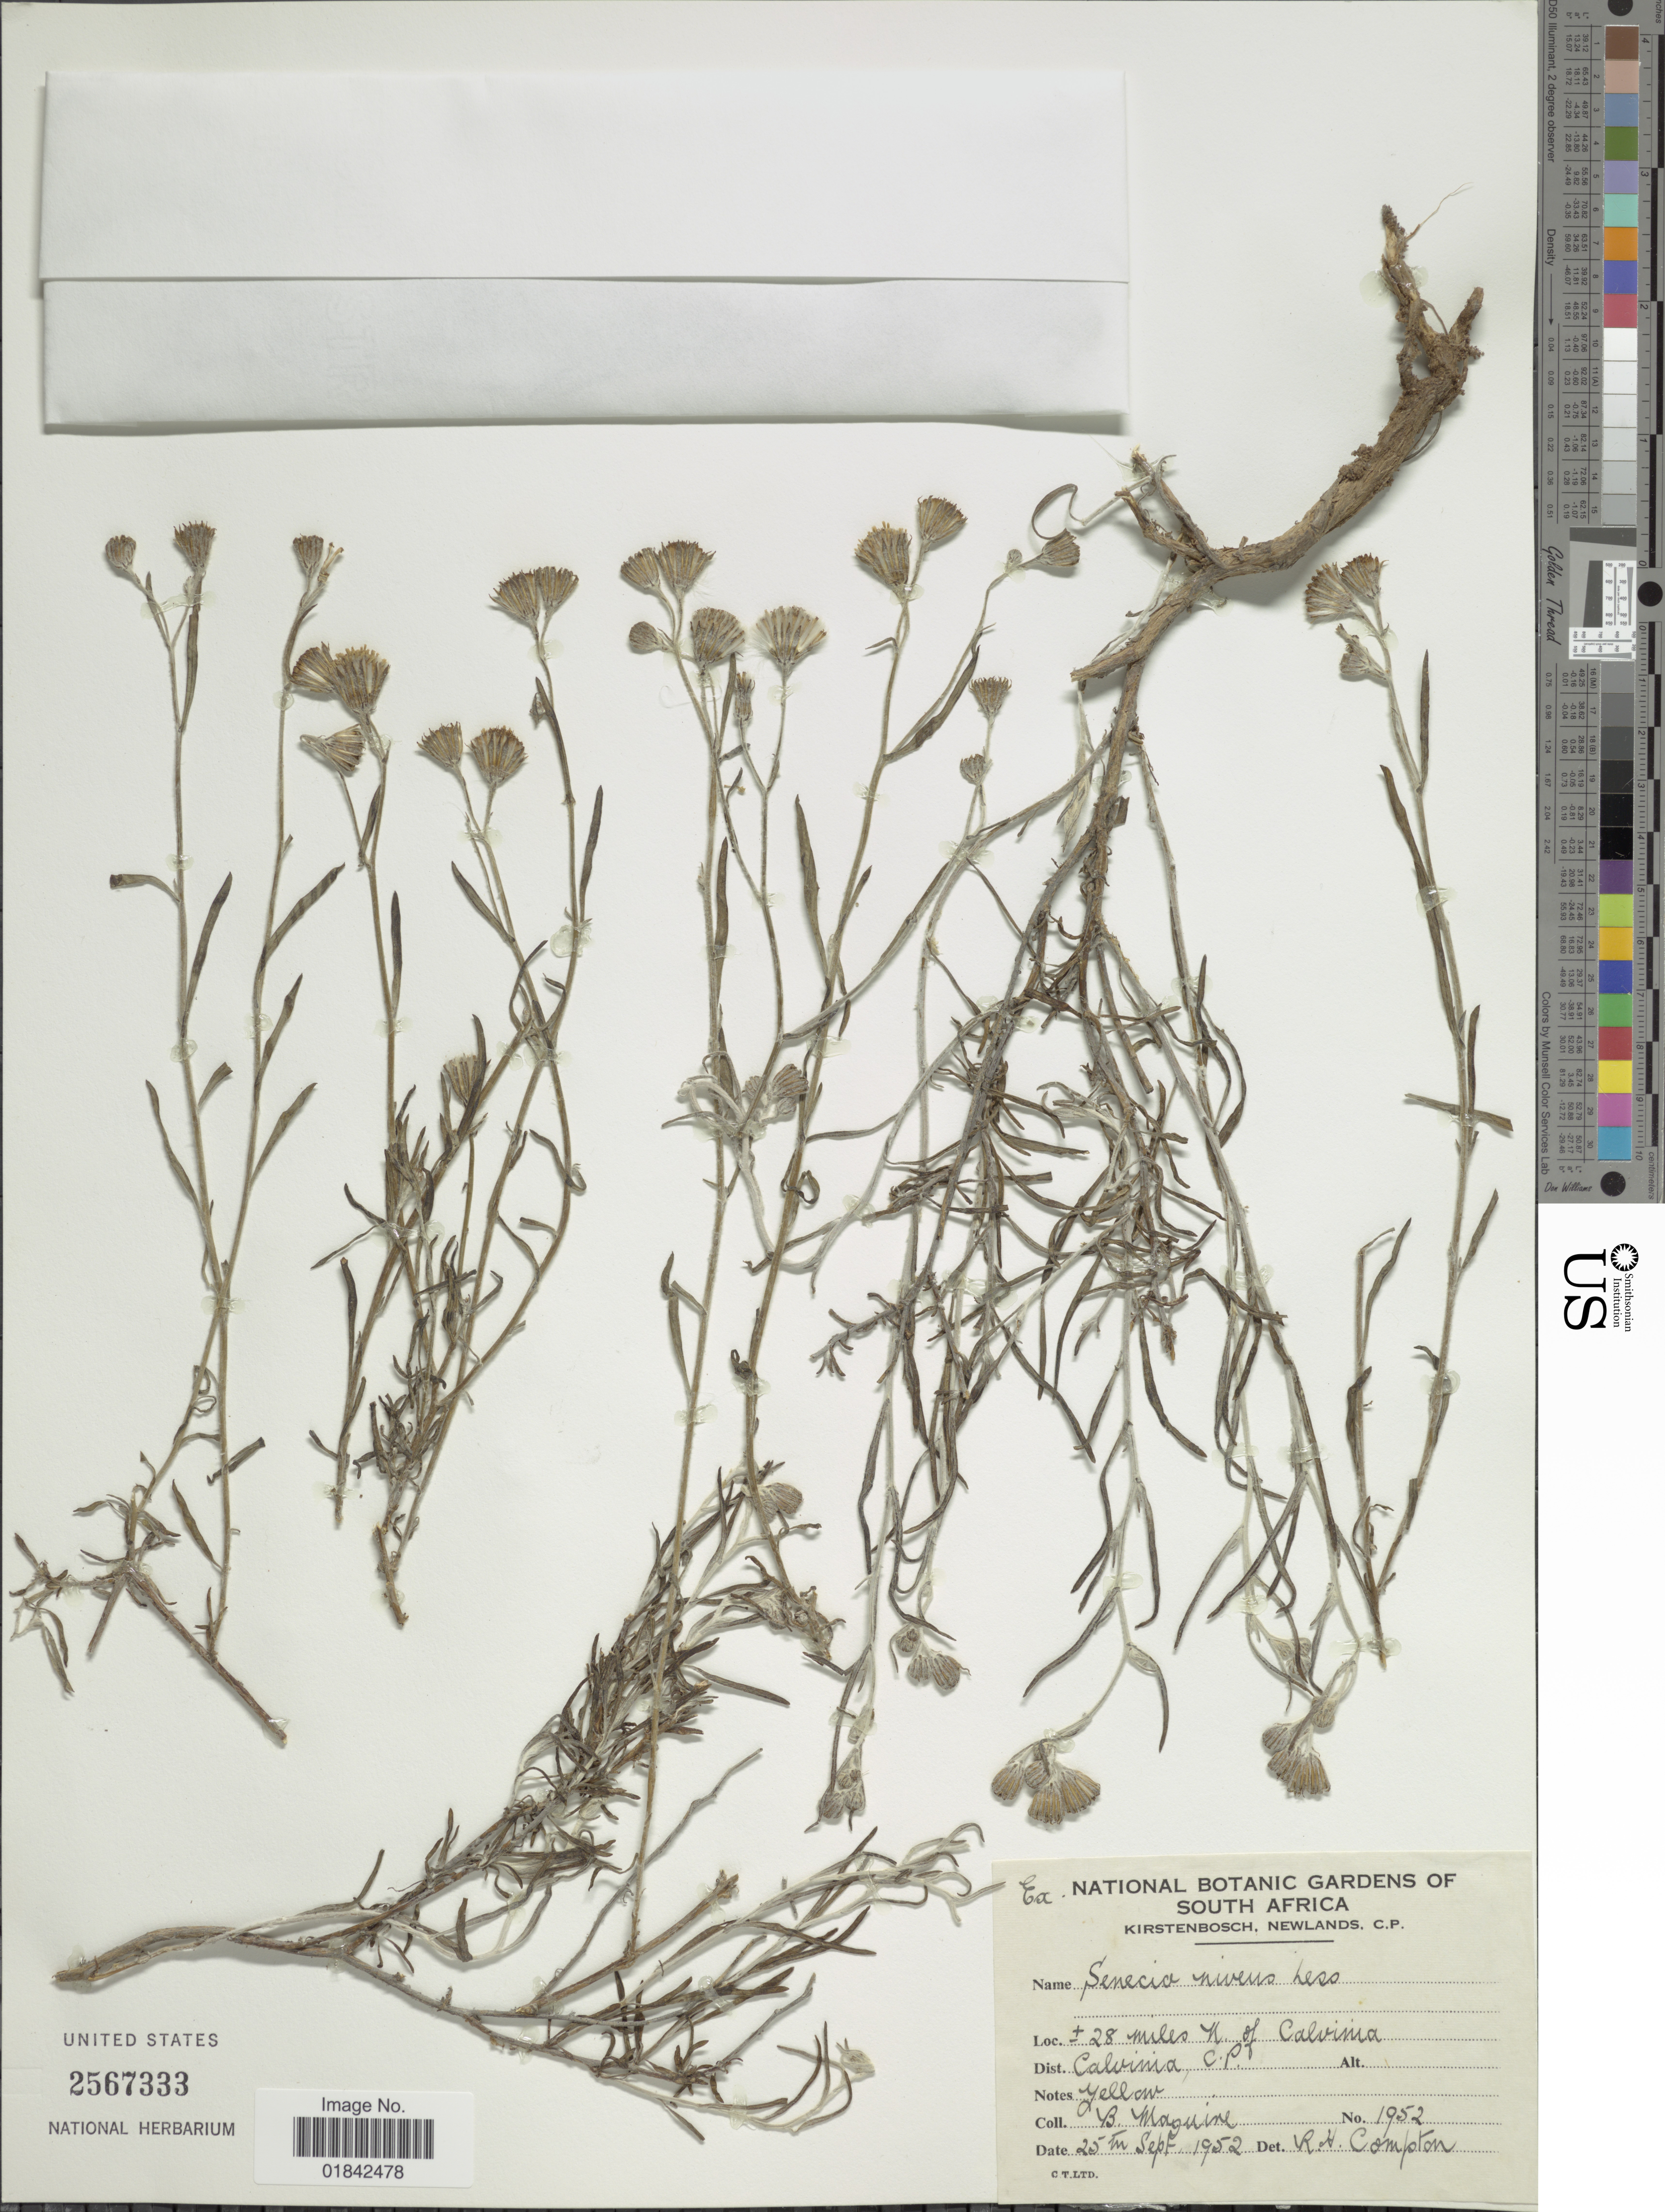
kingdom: Plantae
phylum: Tracheophyta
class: Magnoliopsida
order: Asterales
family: Asteraceae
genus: Senecio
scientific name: Senecio niveus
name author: (Thunb.) Willd.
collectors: B. Maguire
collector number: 1952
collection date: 1952-09-25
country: South Africa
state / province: Northern Cape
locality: ± 28 miles N. of Calvinia. Dist. Calvinia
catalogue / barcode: US 2567333